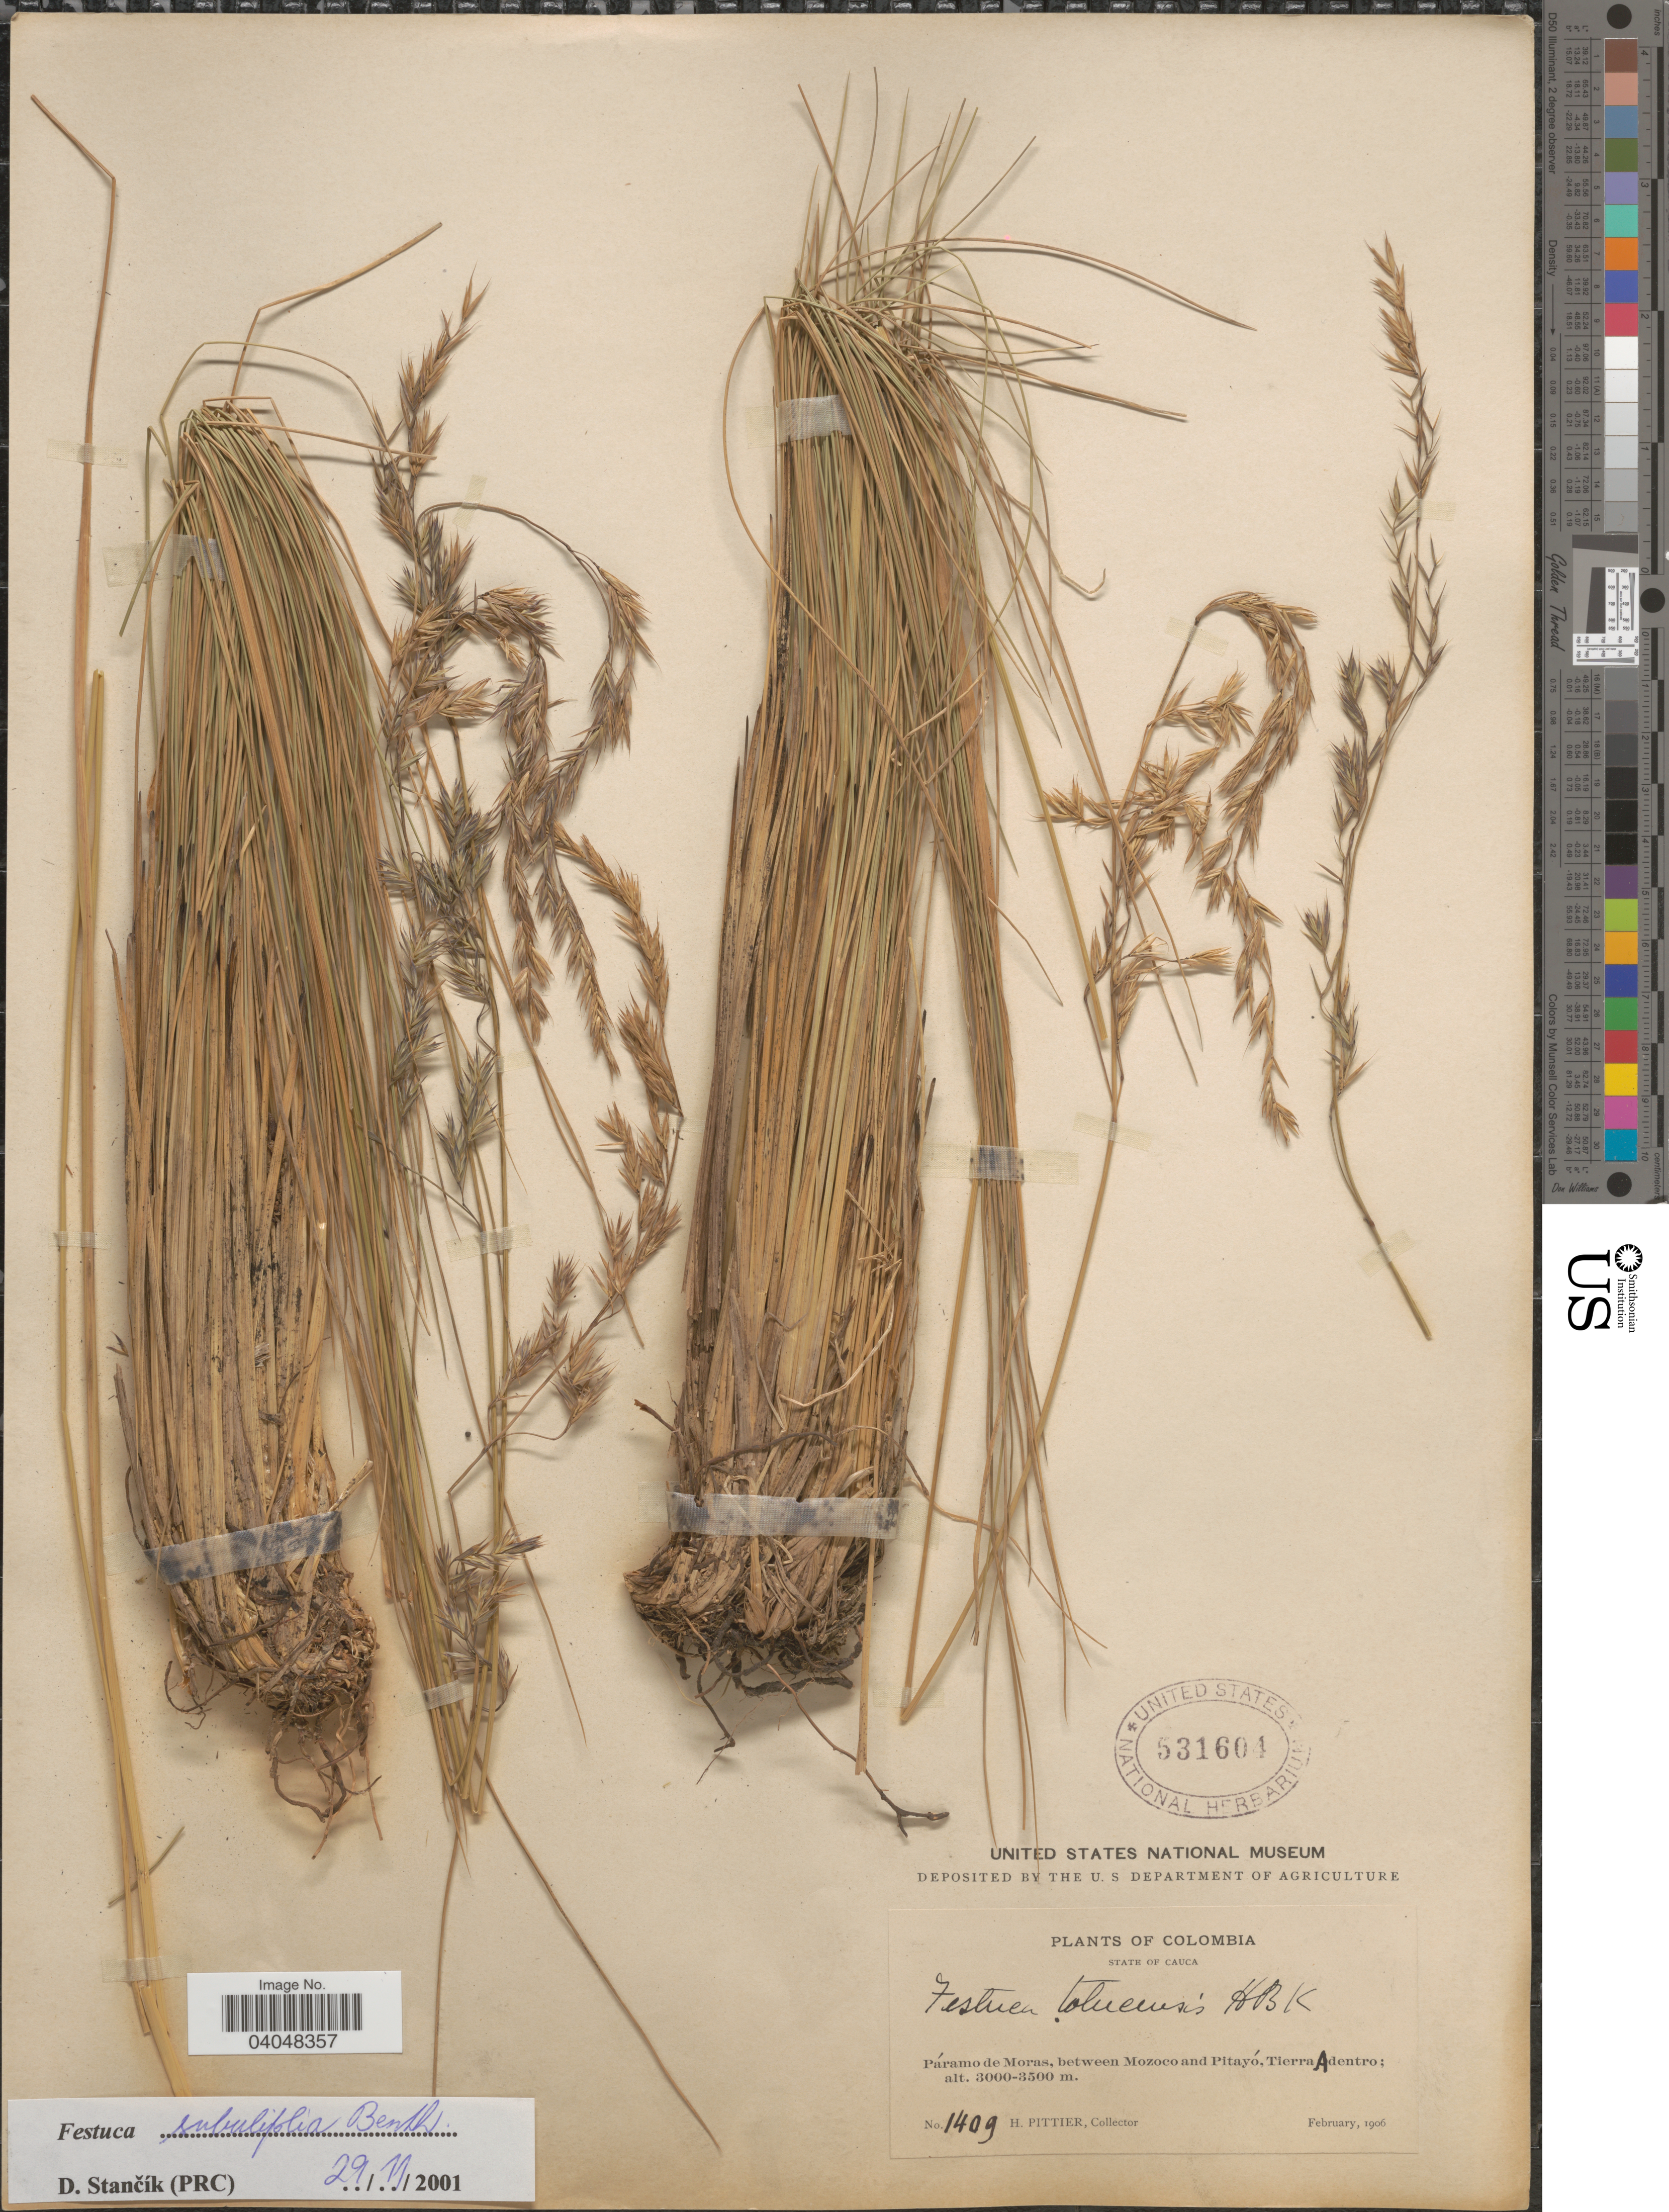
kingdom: Plantae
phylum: Tracheophyta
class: Liliopsida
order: Poales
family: Poaceae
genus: Festuca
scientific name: Festuca subulifolia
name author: Benth.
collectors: H. F. Pittier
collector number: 1409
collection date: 1906-02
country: Colombia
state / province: Cauca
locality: Páramo de Moras, between Mozoco and Pitayó. Tierra Adentro.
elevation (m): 3000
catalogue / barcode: US 531604